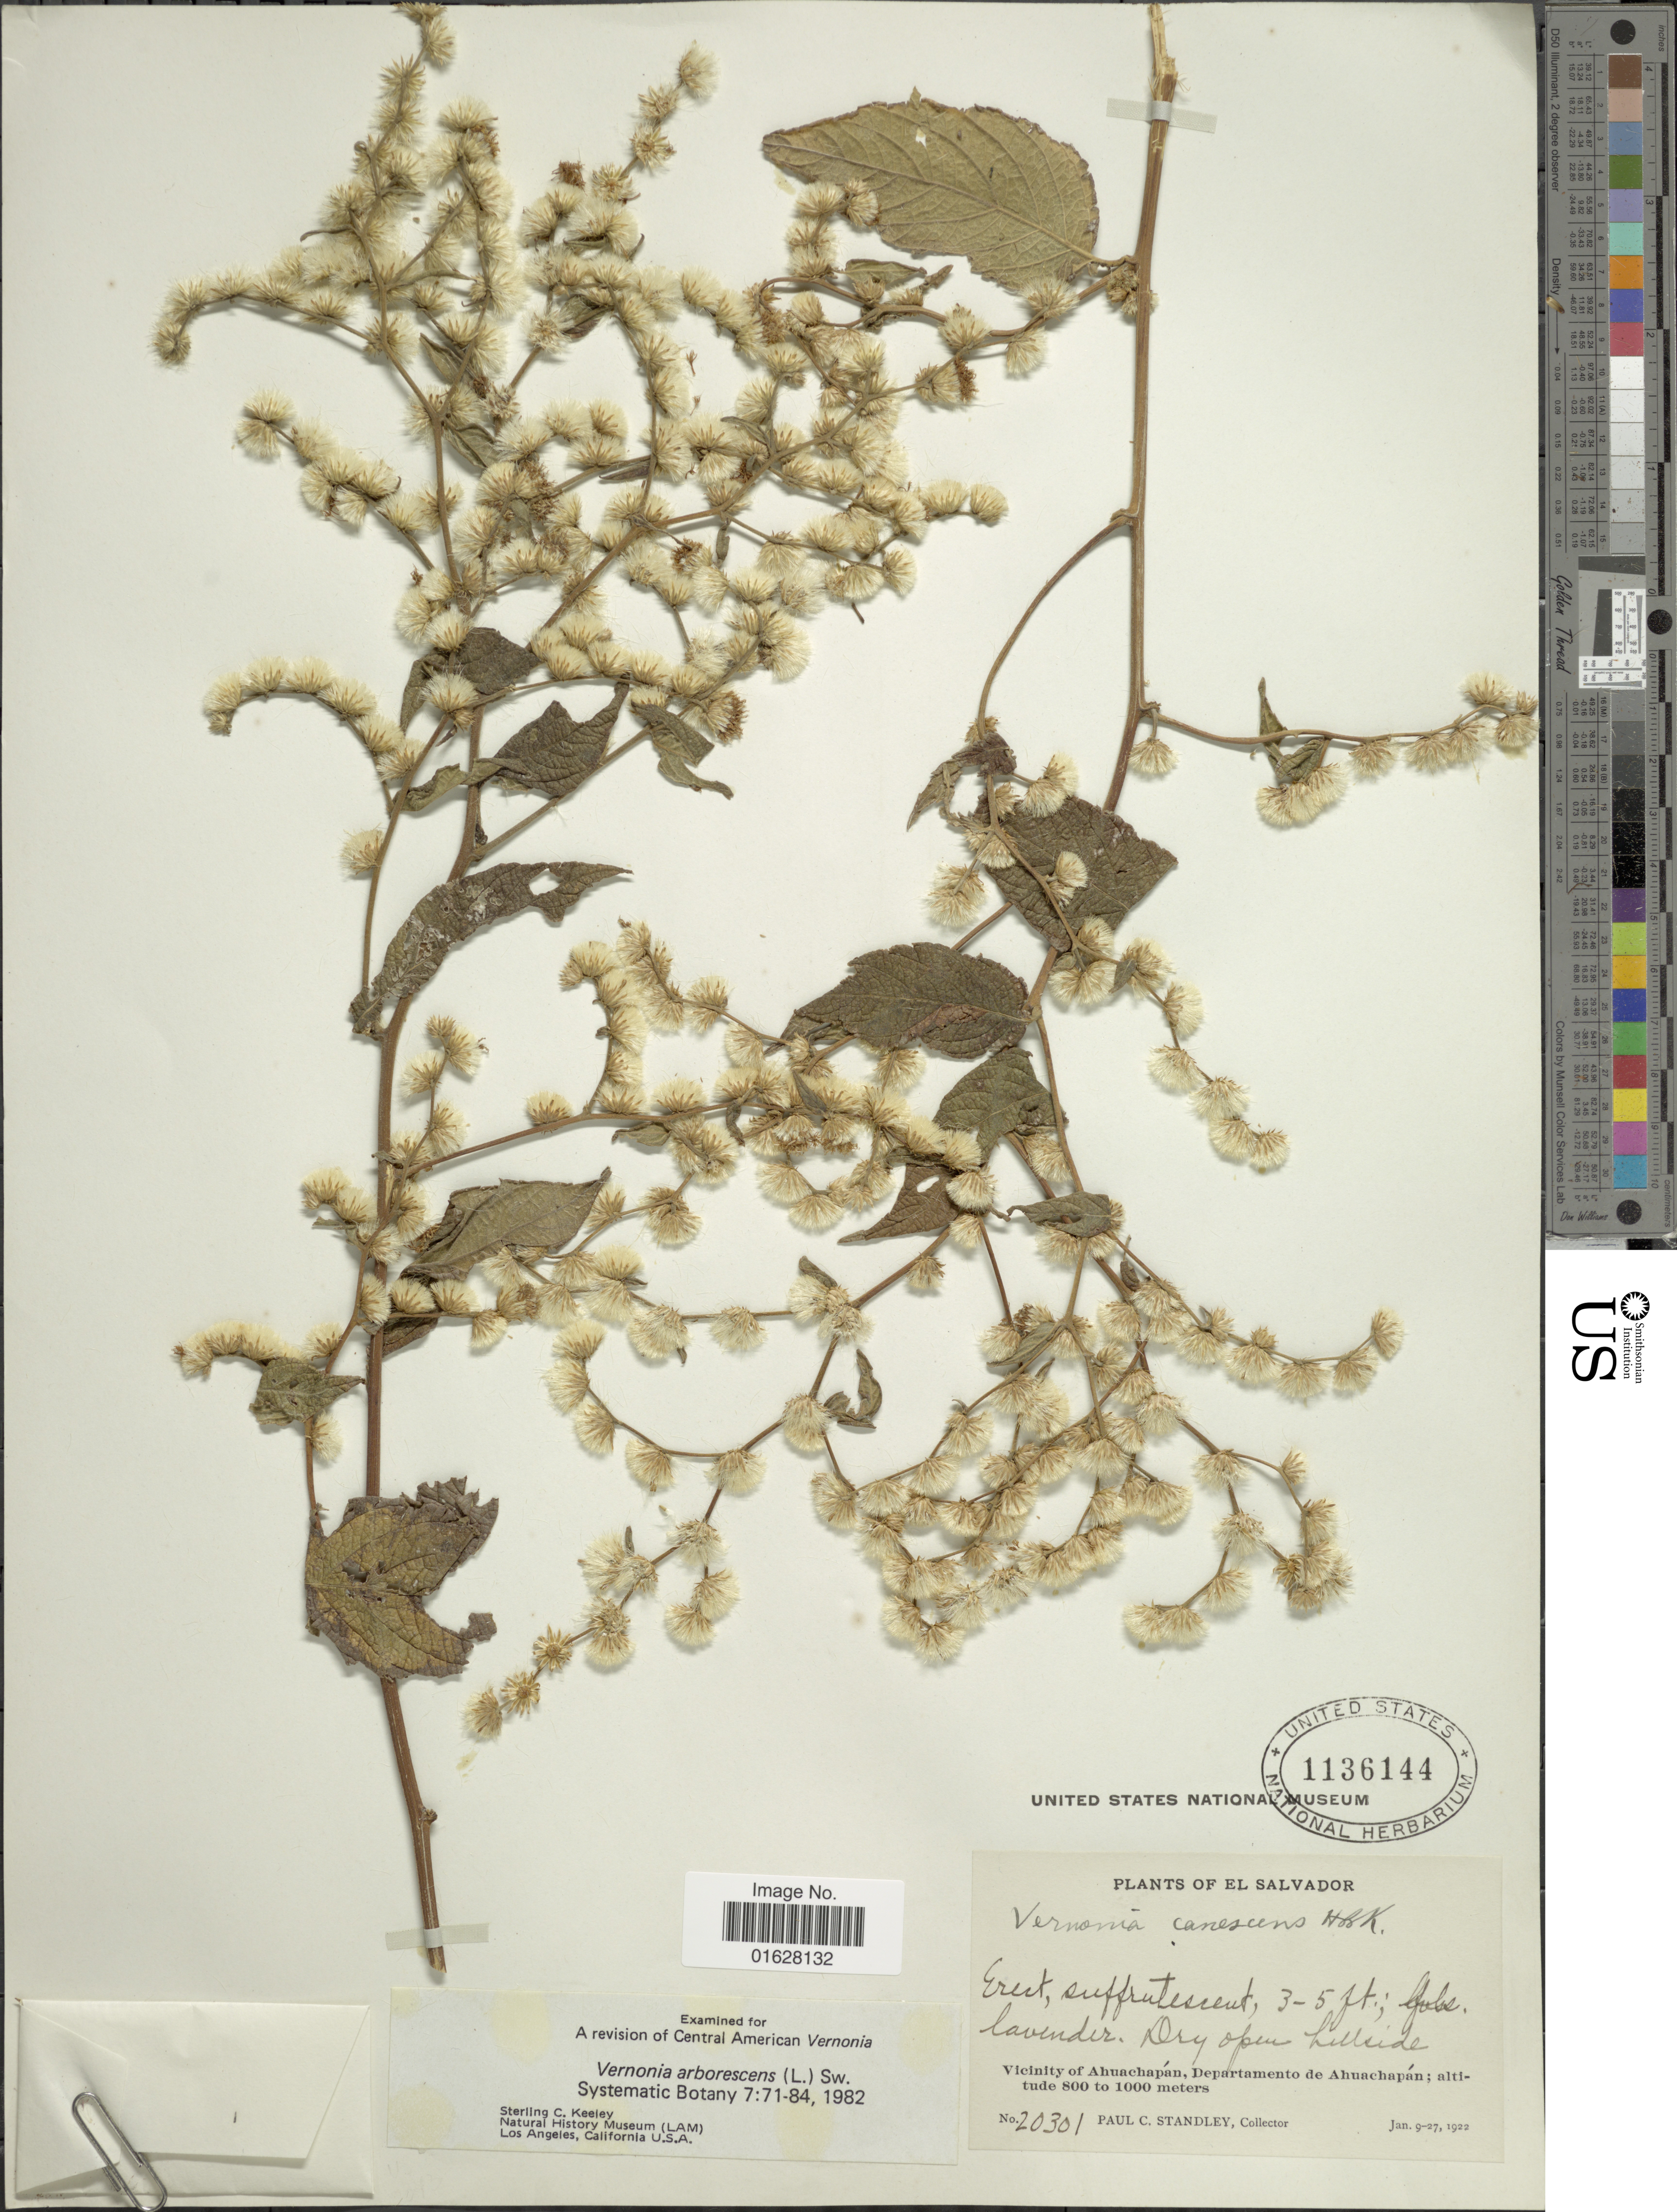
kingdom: Plantae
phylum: Tracheophyta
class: Magnoliopsida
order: Asterales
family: Asteraceae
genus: Lepidaploa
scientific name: Lepidaploa canescens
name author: (Kunth) H. Rob.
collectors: P. C. Standley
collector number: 20301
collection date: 1922-01-09/1922-01-27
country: El Salvador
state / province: Ahuachapan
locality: El Salvador. Vicinity of Ahuachapan, Departamento de Ahuachapan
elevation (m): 800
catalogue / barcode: US 1136144